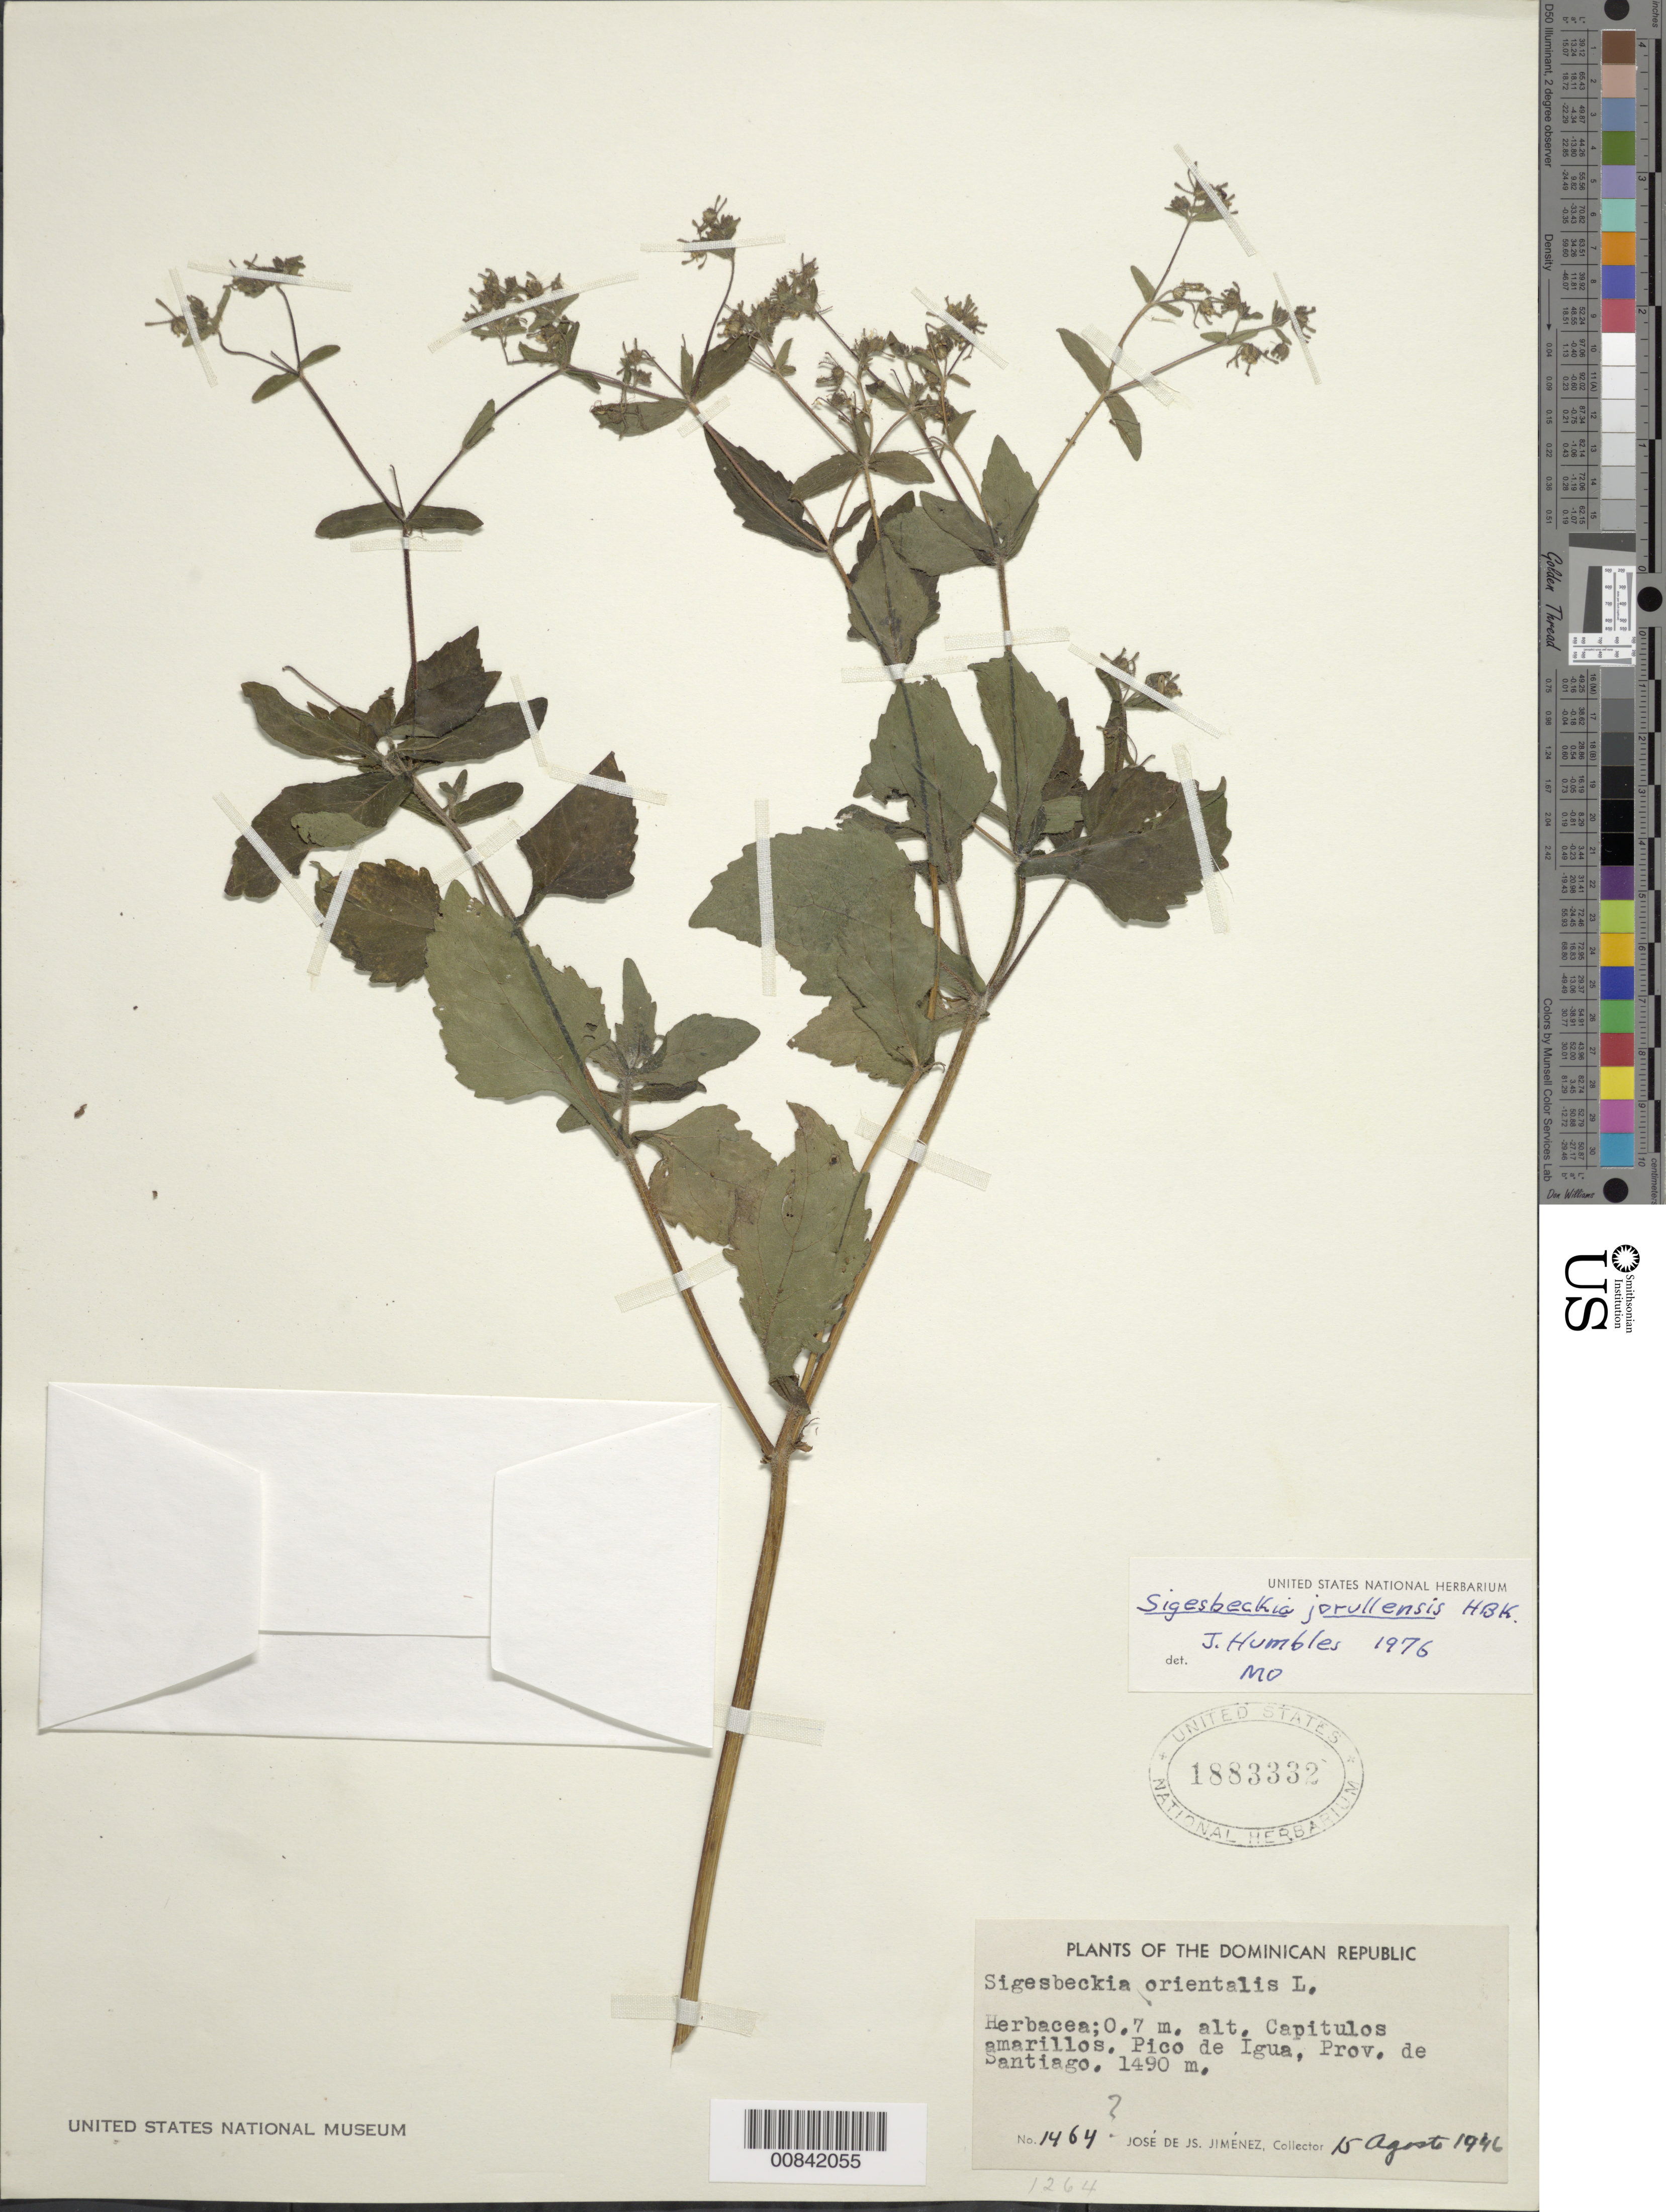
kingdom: Plantae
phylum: Tracheophyta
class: Magnoliopsida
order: Asterales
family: Asteraceae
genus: Sigesbeckia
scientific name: Sigesbeckia jorullensis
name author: Kunth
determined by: Humbles, J.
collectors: J. J. Jiménez Almonte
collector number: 1464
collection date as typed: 15 Aug 1946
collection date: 1946-08-15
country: Dominican Republic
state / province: Santiago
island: Hispaniola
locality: Pico de Igua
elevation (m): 1490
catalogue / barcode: US 1883332